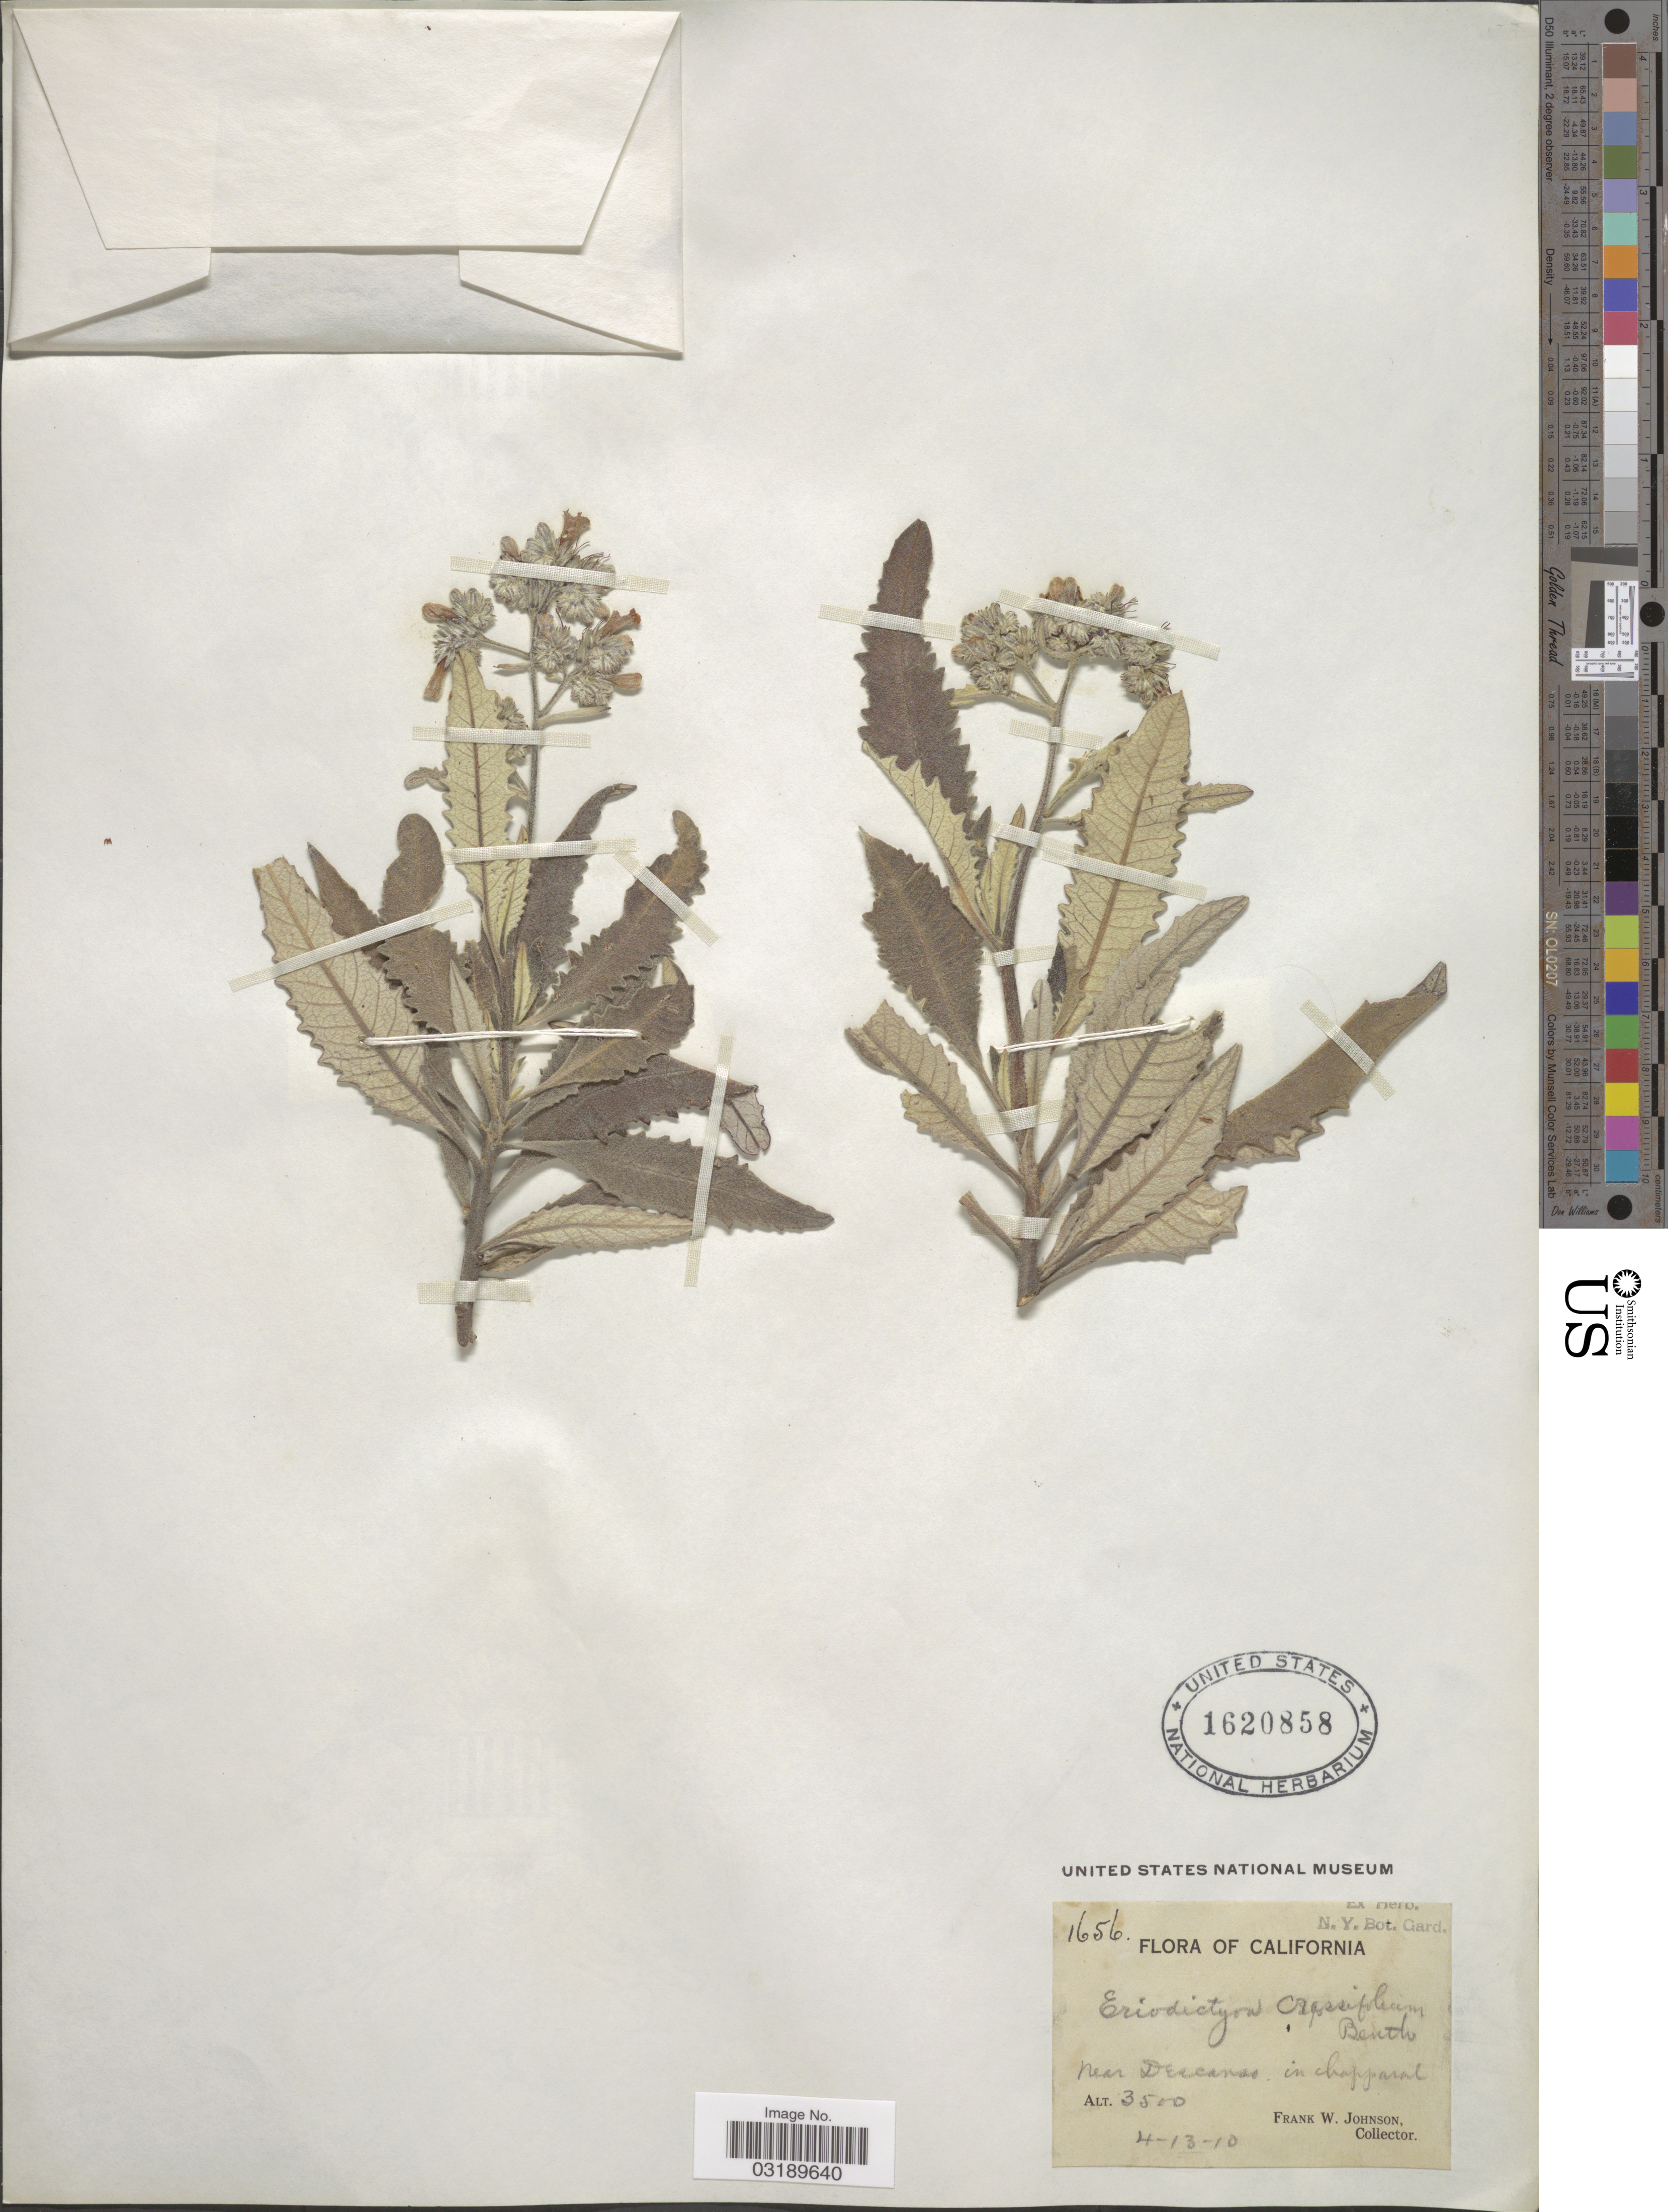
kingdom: Plantae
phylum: Tracheophyta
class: Magnoliopsida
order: Boraginales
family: Namaceae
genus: Eriodictyon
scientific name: Eriodictyon crassifolium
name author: Benth.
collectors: F. W. Johnson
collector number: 1656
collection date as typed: Transcribed d/m/y: 13/4/10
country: United States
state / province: California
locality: Near Descanso in chapparal.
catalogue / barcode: US 1620858